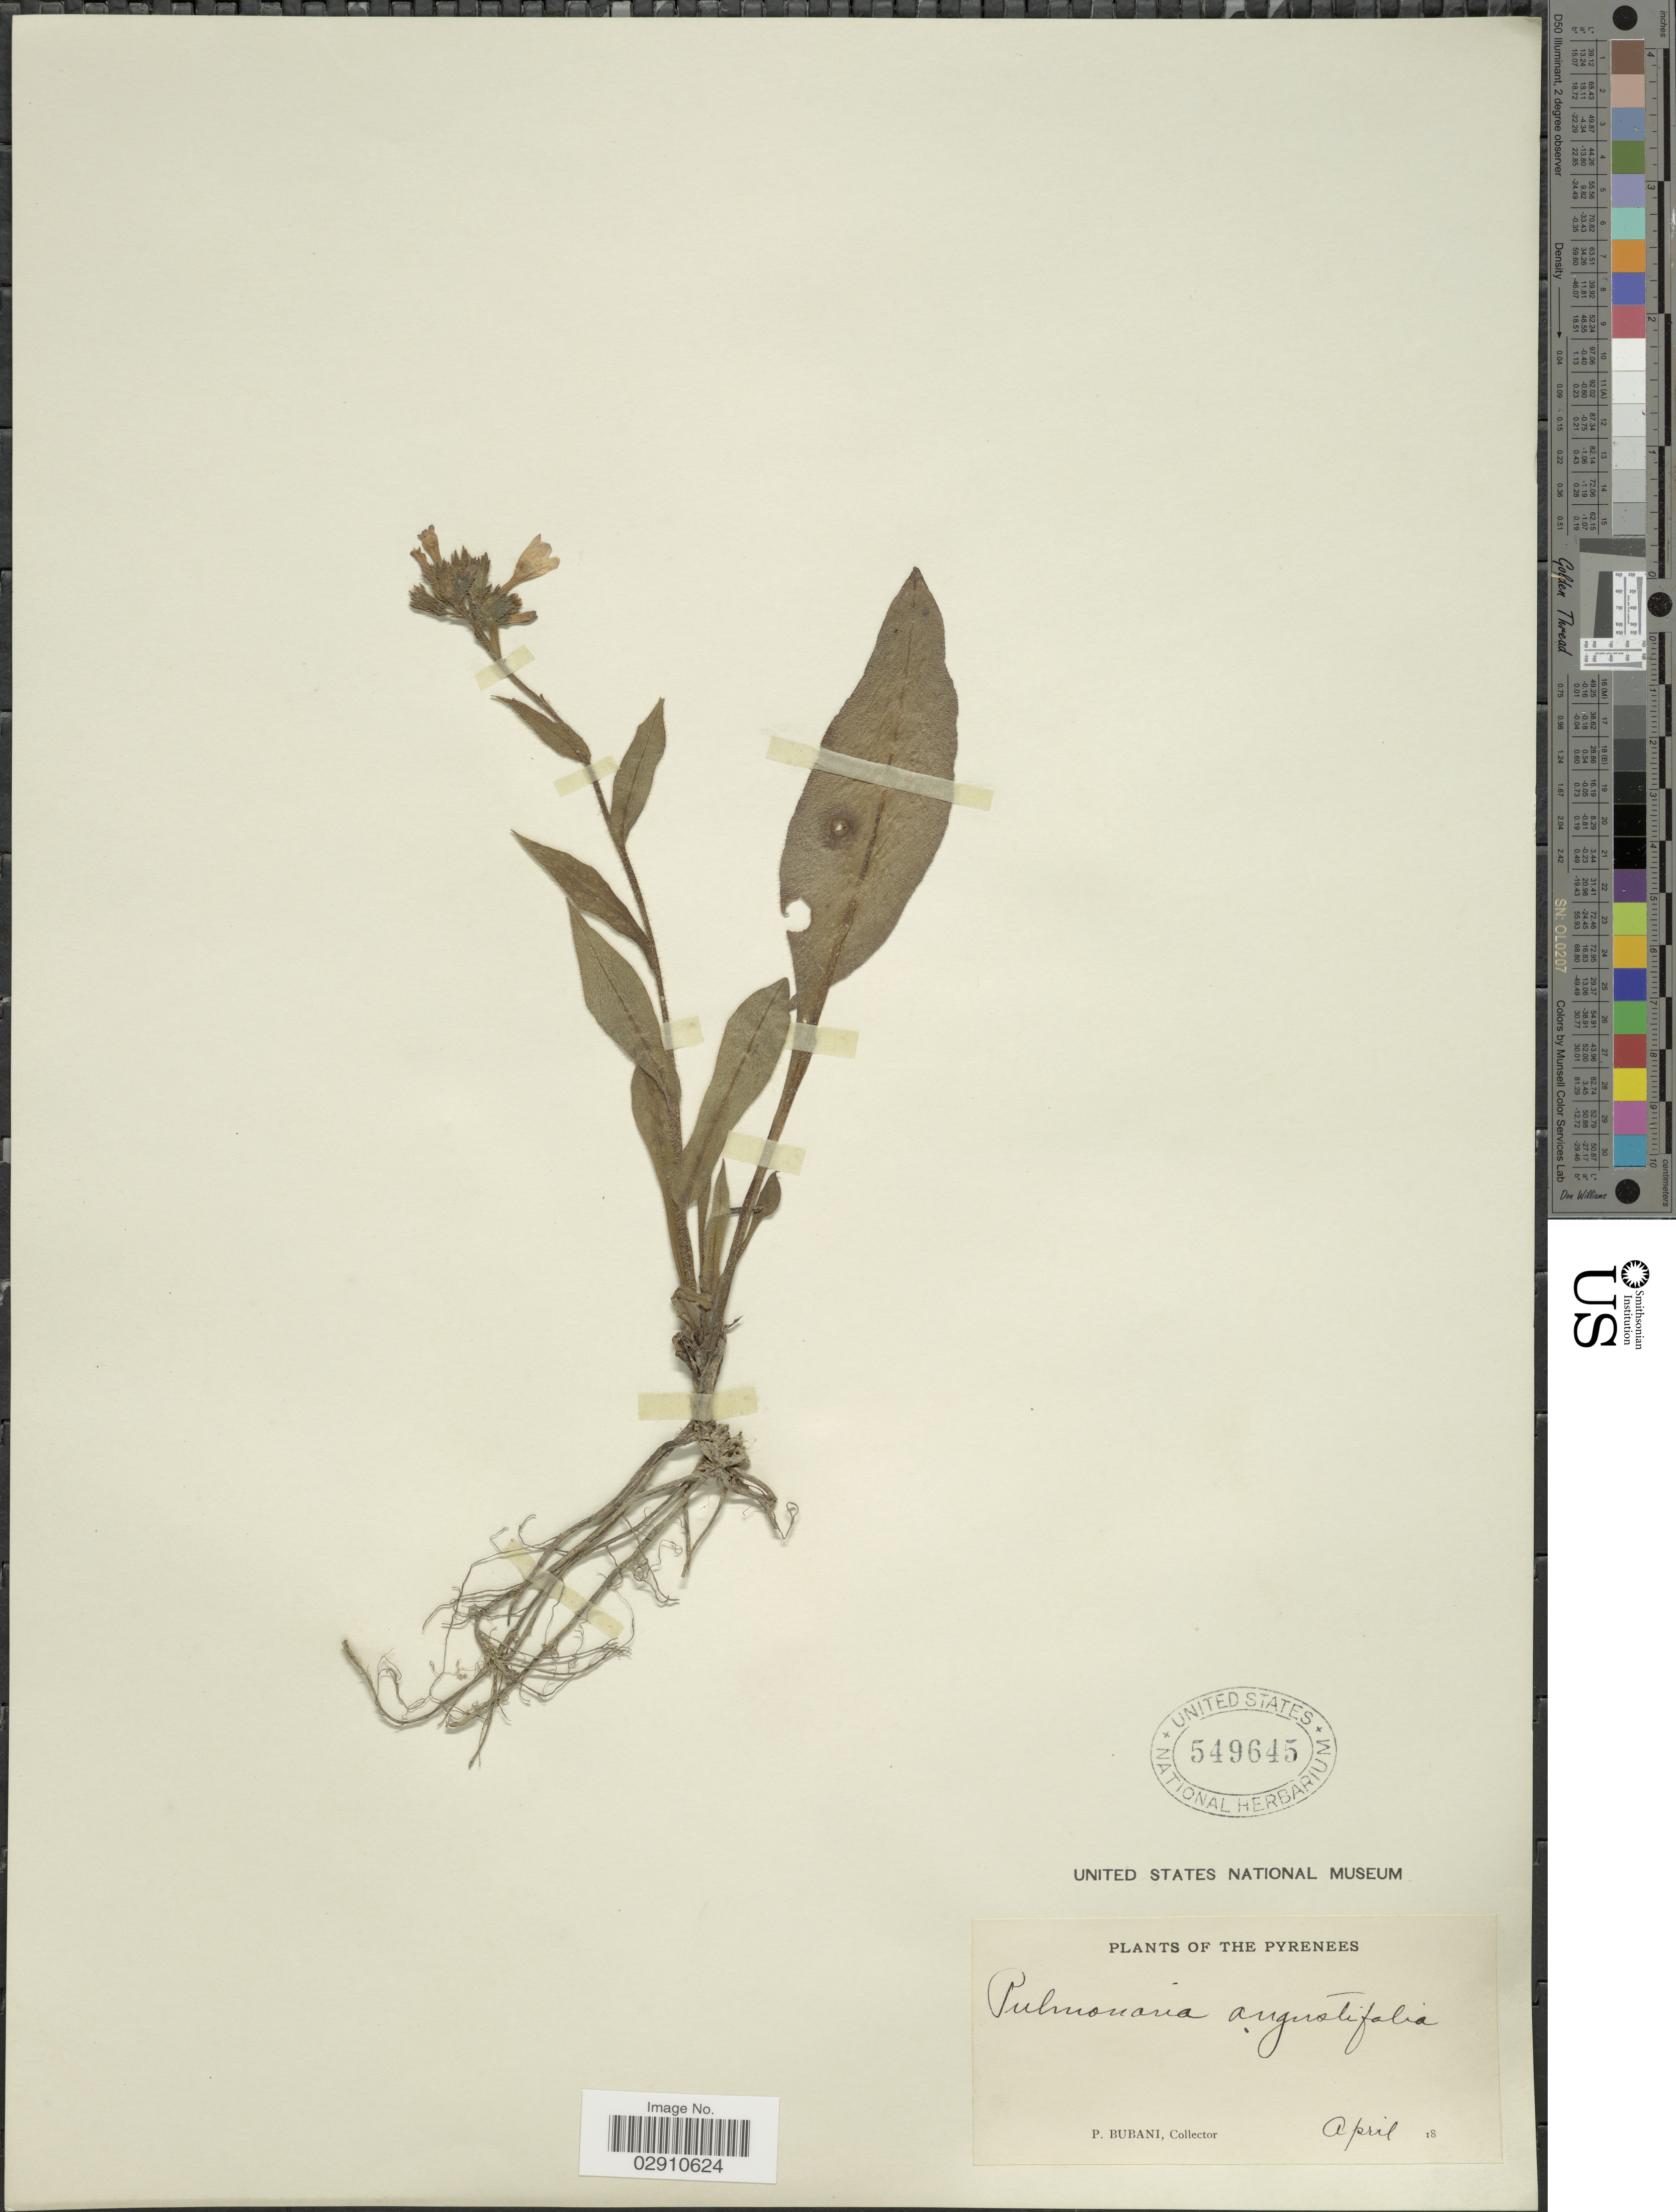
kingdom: Plantae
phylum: Tracheophyta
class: Magnoliopsida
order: Boraginales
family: Boraginaceae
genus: Pulmonaria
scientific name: Pulmonaria angustifolia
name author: L.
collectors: P. Bubani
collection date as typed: April 18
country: France / Spain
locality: Pyrenees.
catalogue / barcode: US 549645